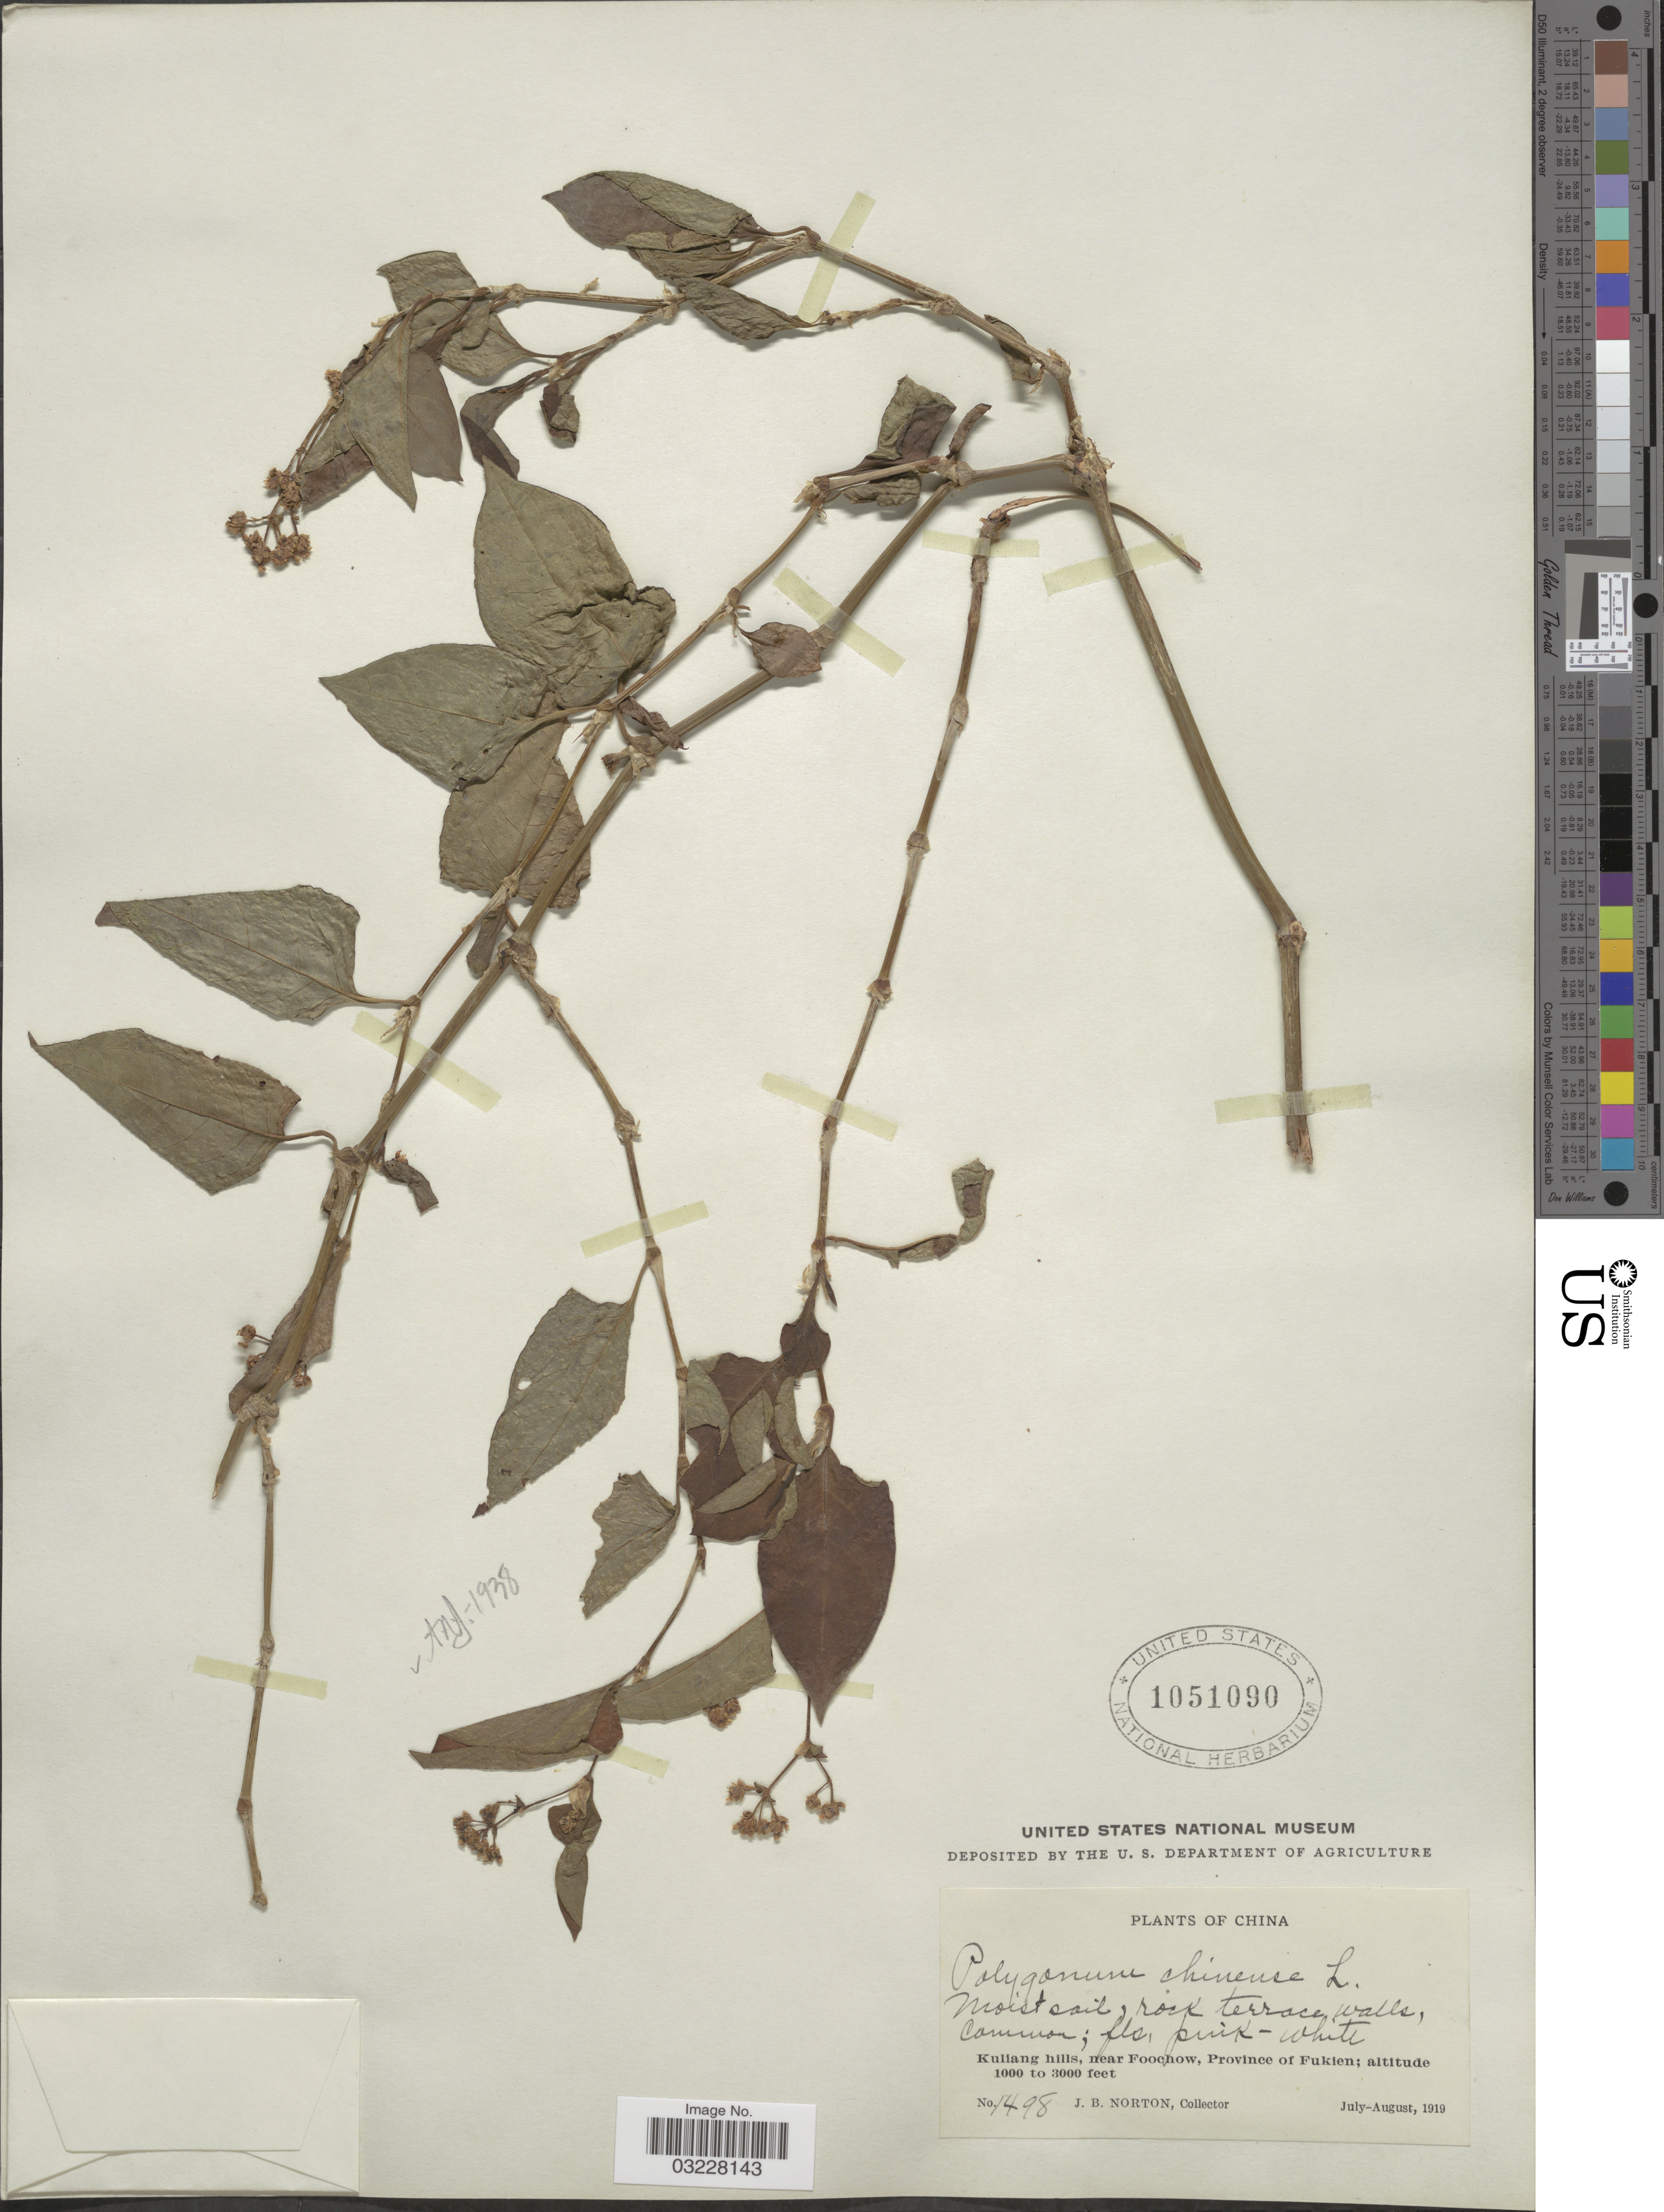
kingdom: Plantae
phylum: Tracheophyta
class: Magnoliopsida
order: Caryophyllales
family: Polygonaceae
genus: Polygonum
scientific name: Polygonum chinense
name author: L.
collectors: J. B. Norton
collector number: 1498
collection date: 1919-07/1919-08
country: China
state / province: Fujian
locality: Kuliang hills, near Foochow, Province of Fukien.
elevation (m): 305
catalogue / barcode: US 1051090